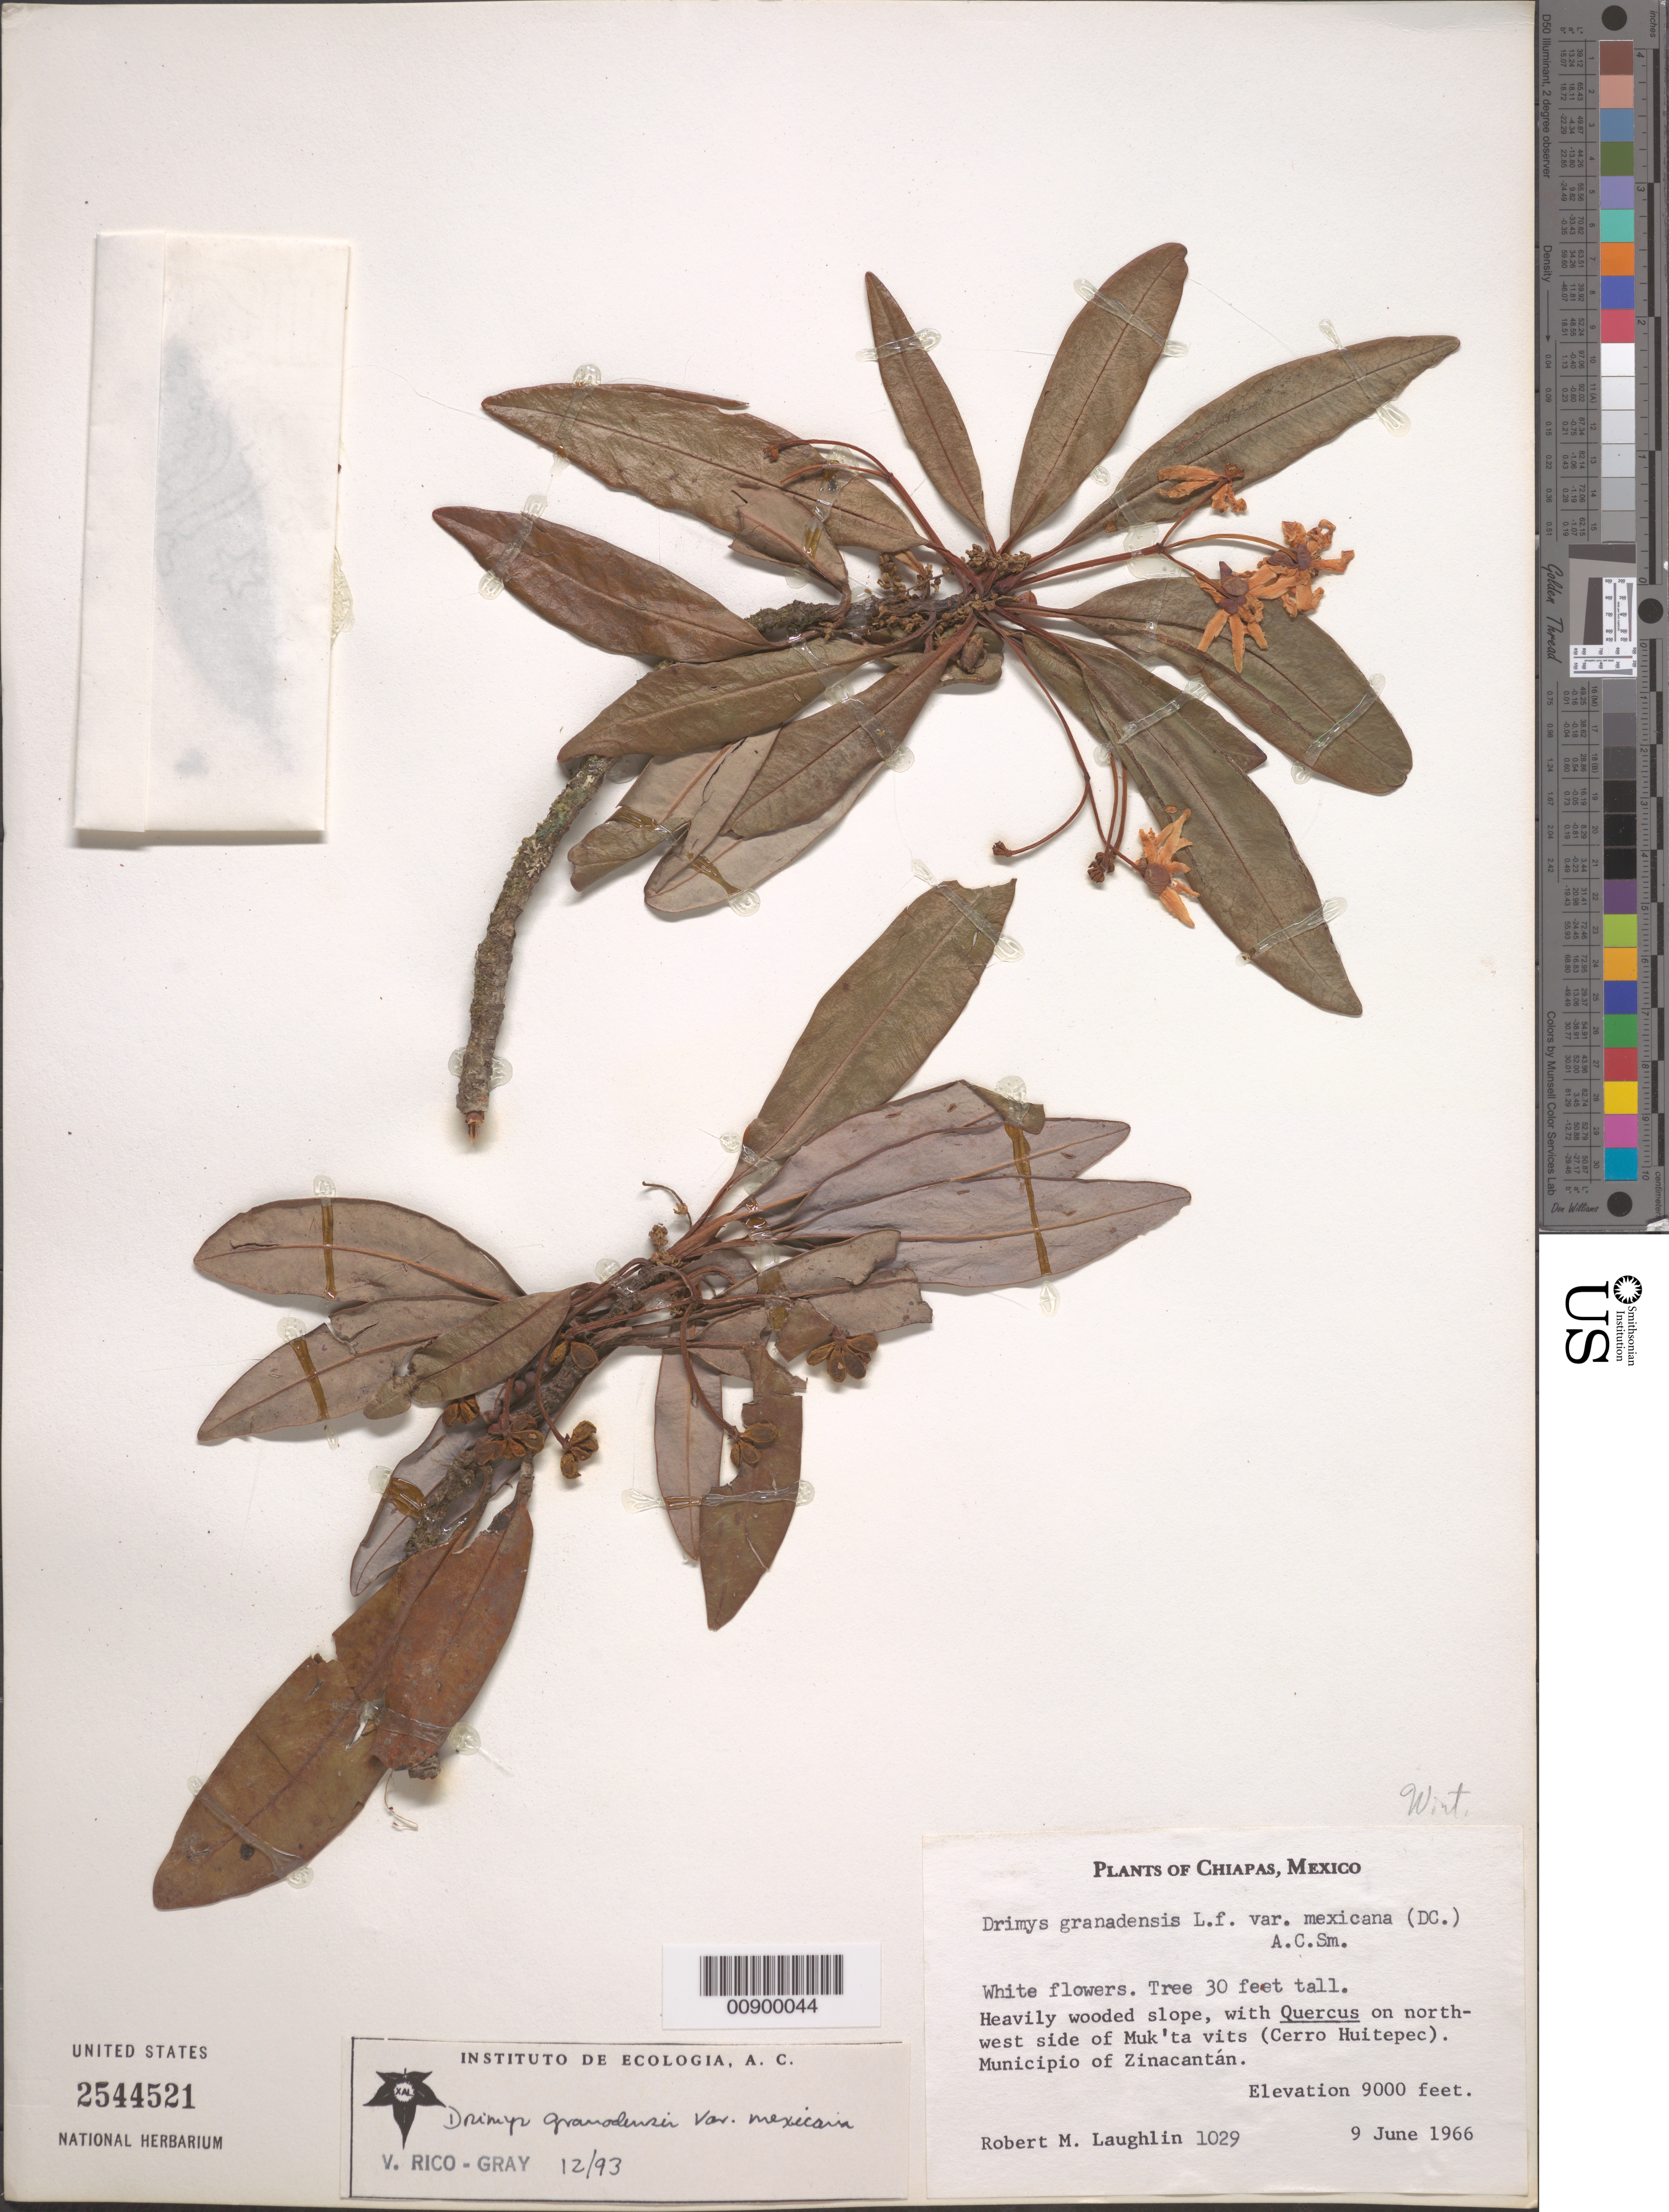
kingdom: Plantae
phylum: Tracheophyta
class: Magnoliopsida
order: Canellales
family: Winteraceae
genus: Drimys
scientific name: Drimys granadensis var. mexicana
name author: L. f.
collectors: R. M. Laughlin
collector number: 1029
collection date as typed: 09 Jun 1966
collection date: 1966-06-09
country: Mexico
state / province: Chiapas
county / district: Zinacantán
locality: Heavily wooded slope, on northwest side of Muk'ta vits (Cerro Huitepec). Municipio of Zinacantán, Chiapas.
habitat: Heavily wooded slope, with Quercus.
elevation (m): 2743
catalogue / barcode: US 2544521